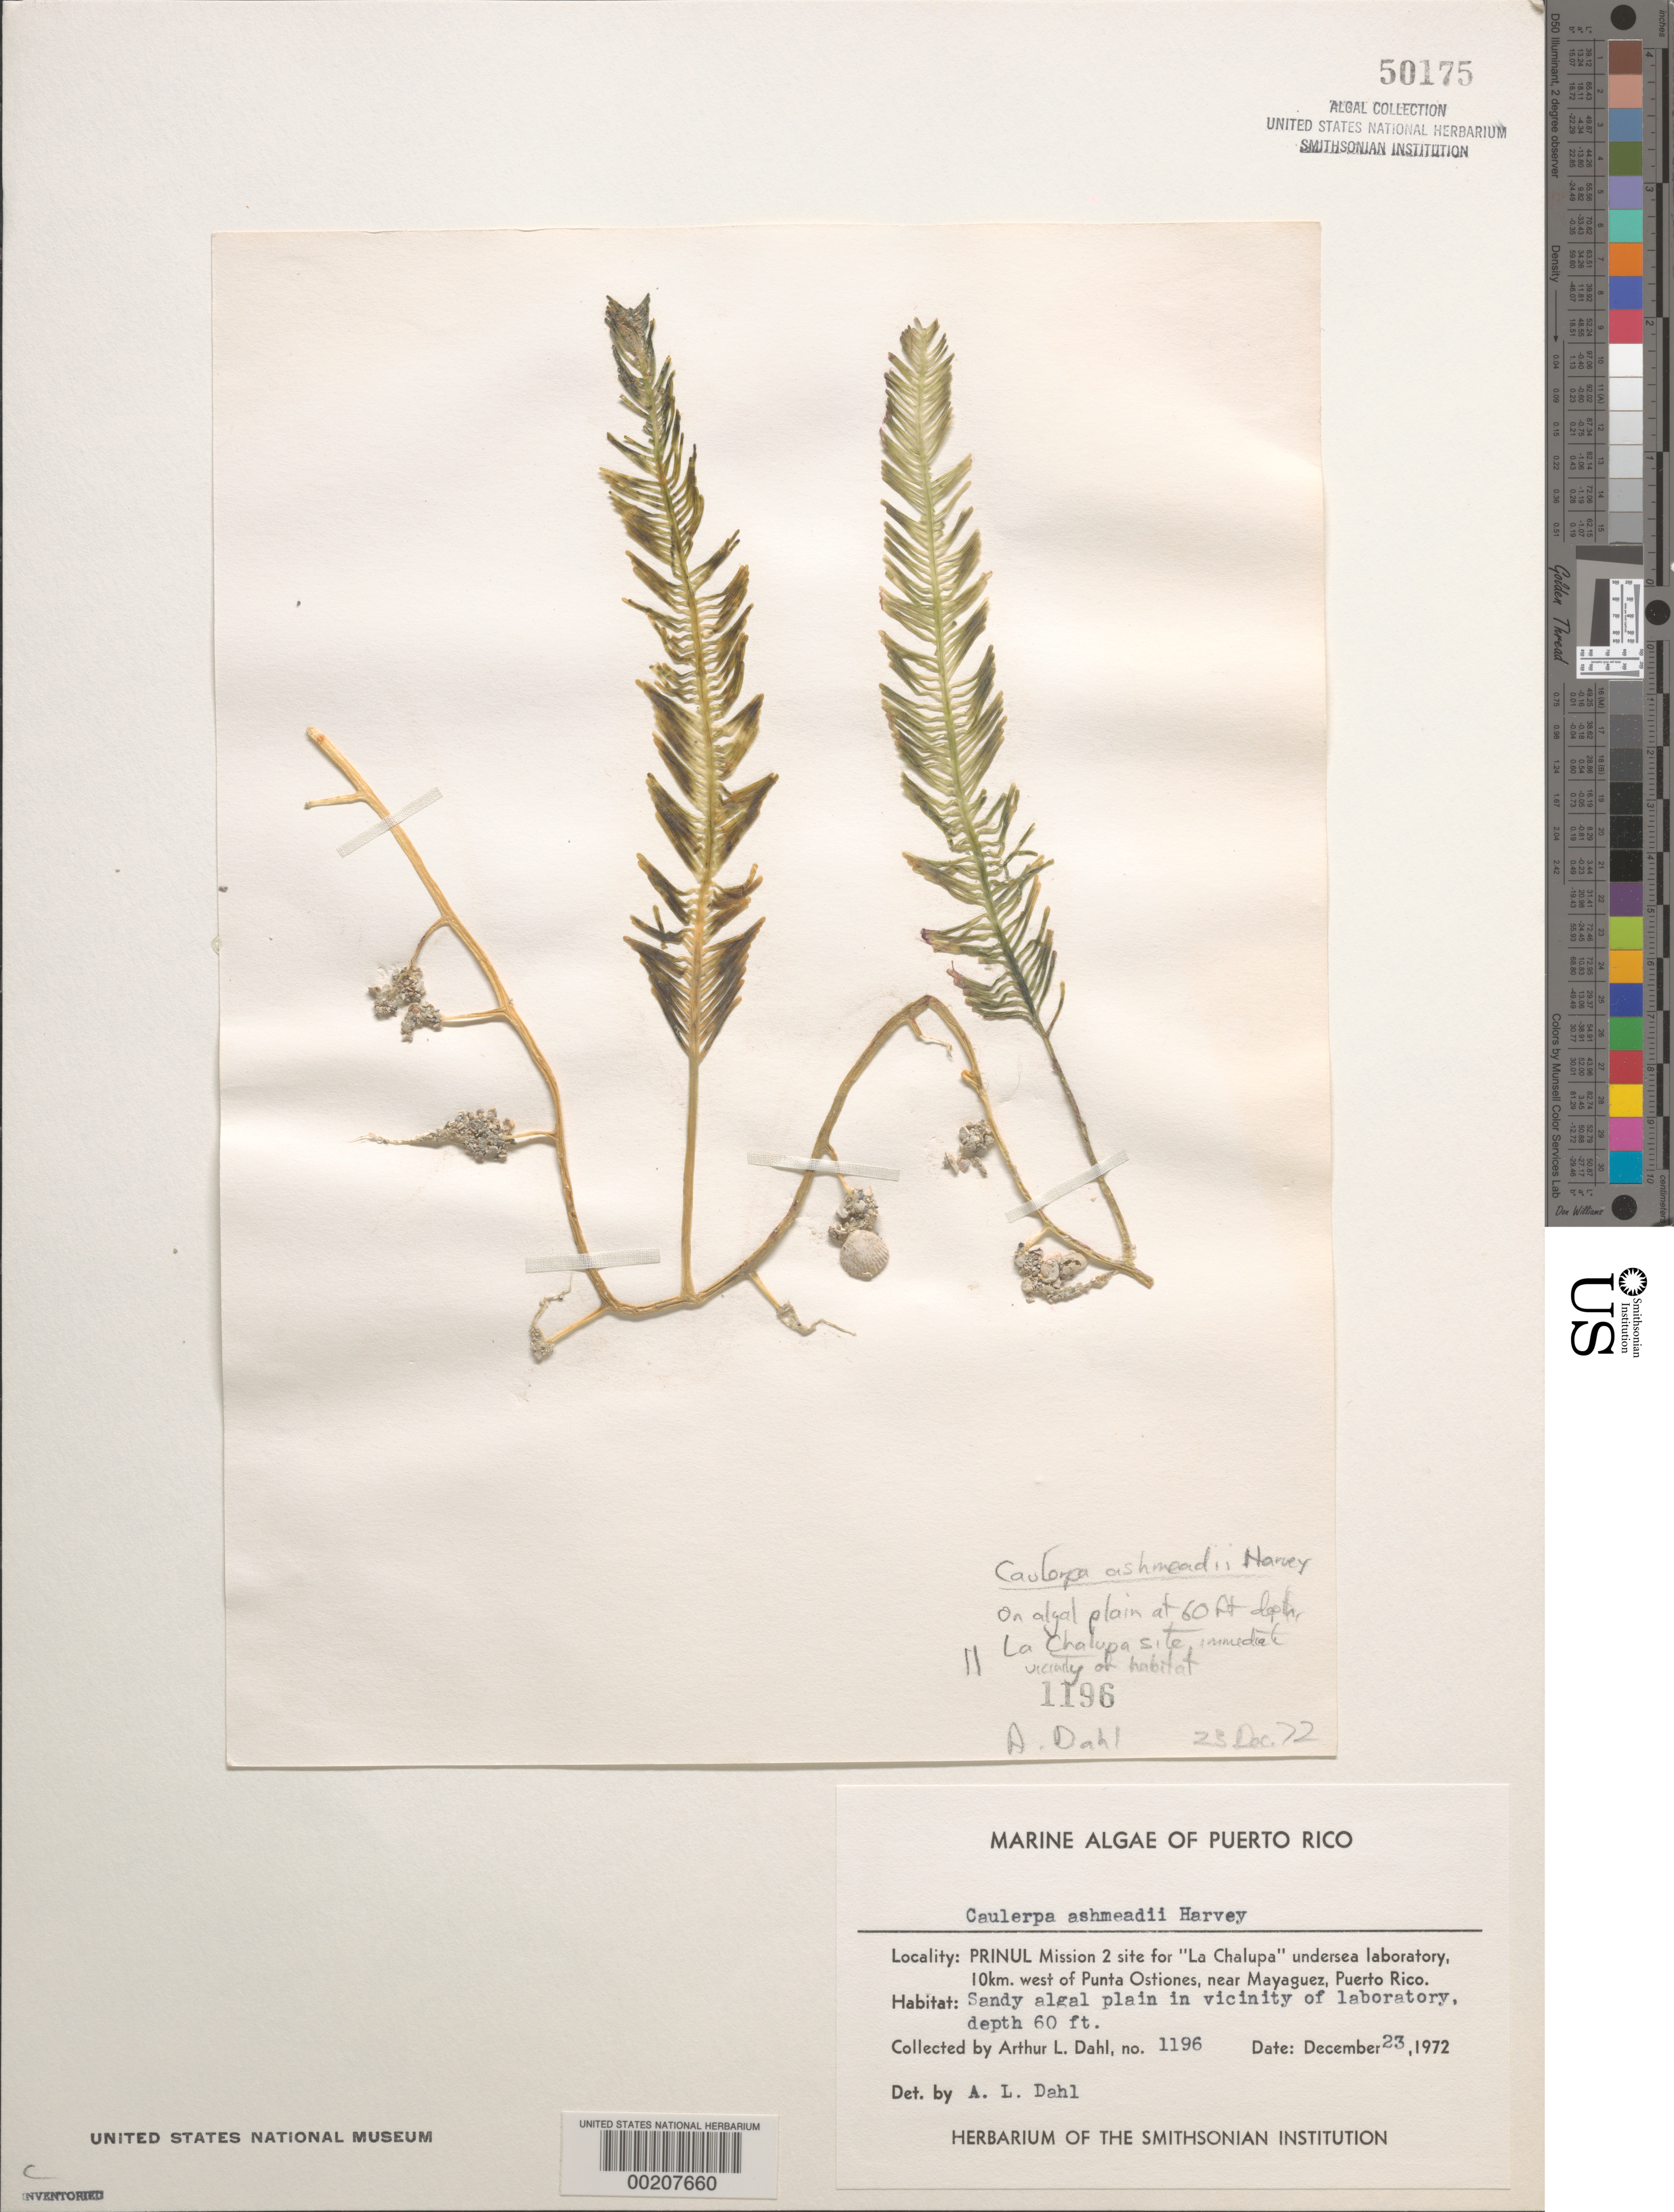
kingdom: Plantae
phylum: Chlorophyta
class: Ulvophyceae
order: Bryopsidales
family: Caulerpaceae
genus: Caulerpa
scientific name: Caulerpa ashmeadii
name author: Harv.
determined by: Dahl, A. E.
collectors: A. Dahl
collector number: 1196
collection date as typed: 23 Dec 1972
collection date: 1972-12-23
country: Puerto Rico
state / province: Mayaguez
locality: PRINUL Mission 2 site for "La Chalupa" undersea laboratory, 10 km west of Punta Ostiones, near Mayaguez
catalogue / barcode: US 50175